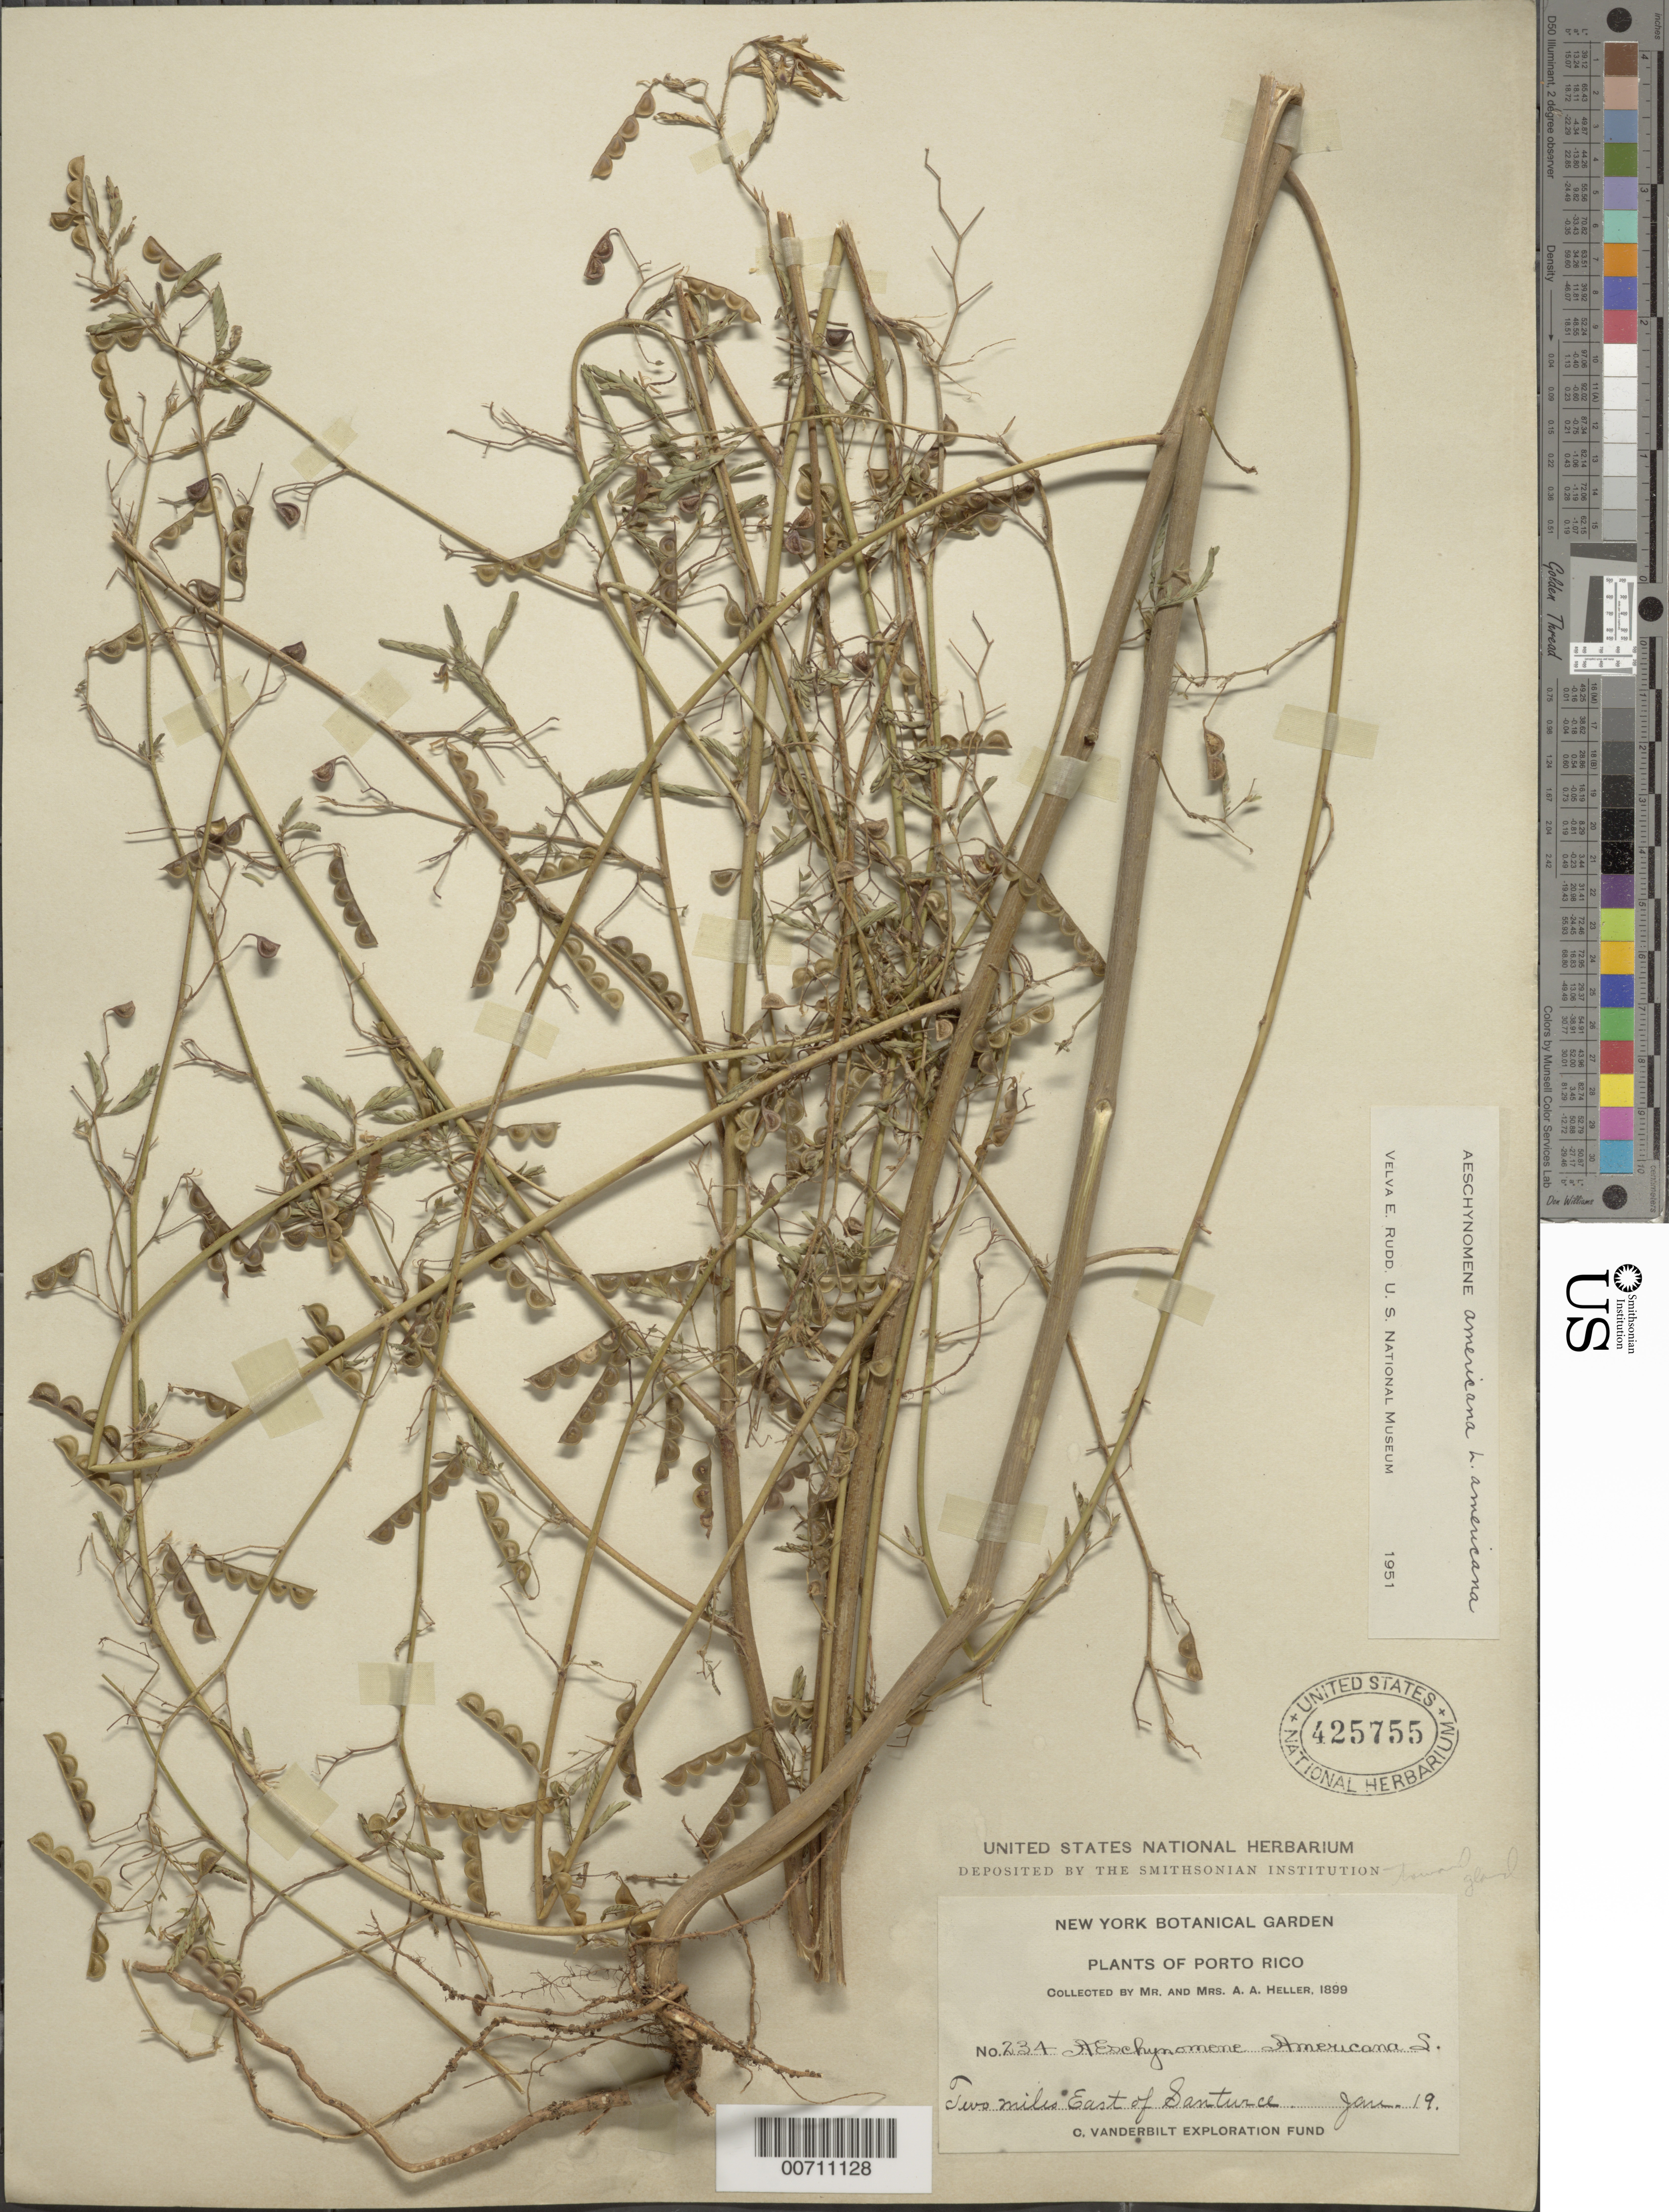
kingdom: Plantae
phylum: Tracheophyta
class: Magnoliopsida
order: Fabales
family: Fabaceae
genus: Aeschynomene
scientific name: Aeschynomene americana var. americana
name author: L.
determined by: Rudd, V. E.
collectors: A. A. Heller & -- Heller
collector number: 234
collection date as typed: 19 Jan 1899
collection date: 1899-01-19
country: Puerto Rico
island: Greater Antilles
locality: Santurce, 2 mi E of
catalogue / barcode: US 425755